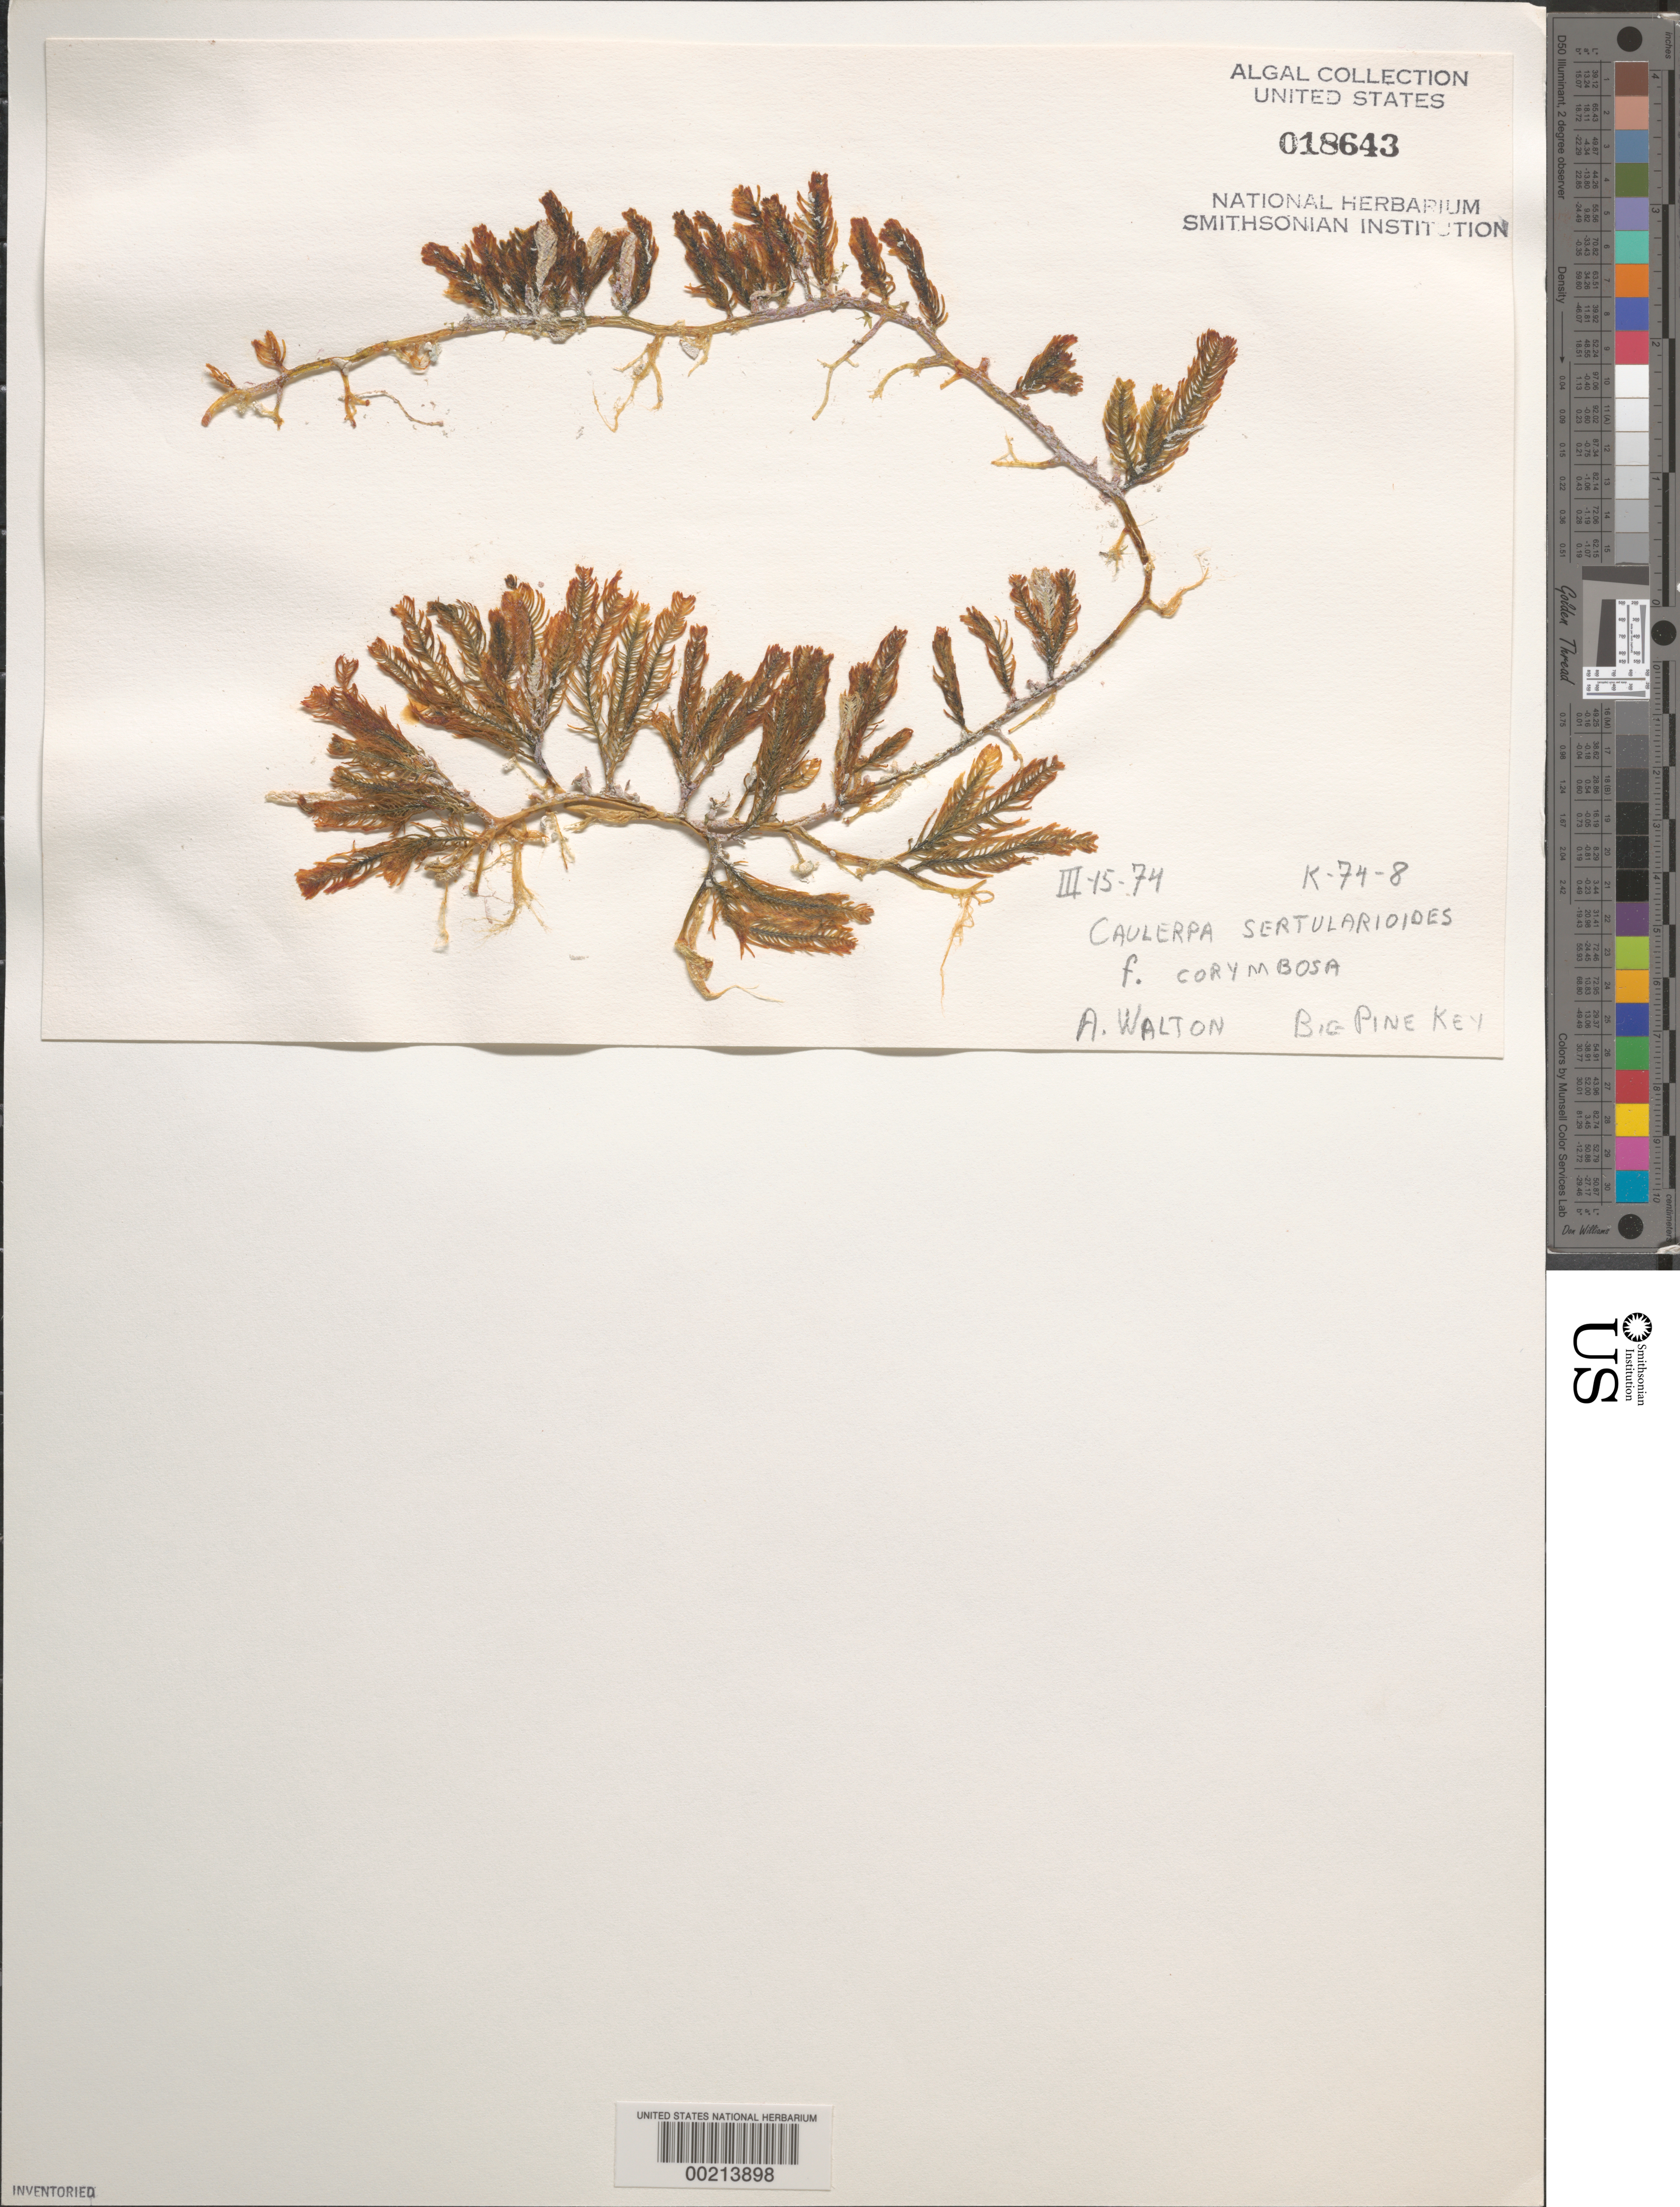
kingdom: Plantae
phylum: Chlorophyta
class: Ulvophyceae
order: Bryopsidales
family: Caulerpaceae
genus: Caulerpa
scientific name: Caulerpa sertularioides f. corymbosa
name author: W.R. Taylor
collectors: A. Walton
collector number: K-74-8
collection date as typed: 15 Mar 1974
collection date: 1974-03-15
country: United States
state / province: Florida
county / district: Monroe County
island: Big Pine Key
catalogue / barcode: US 18643